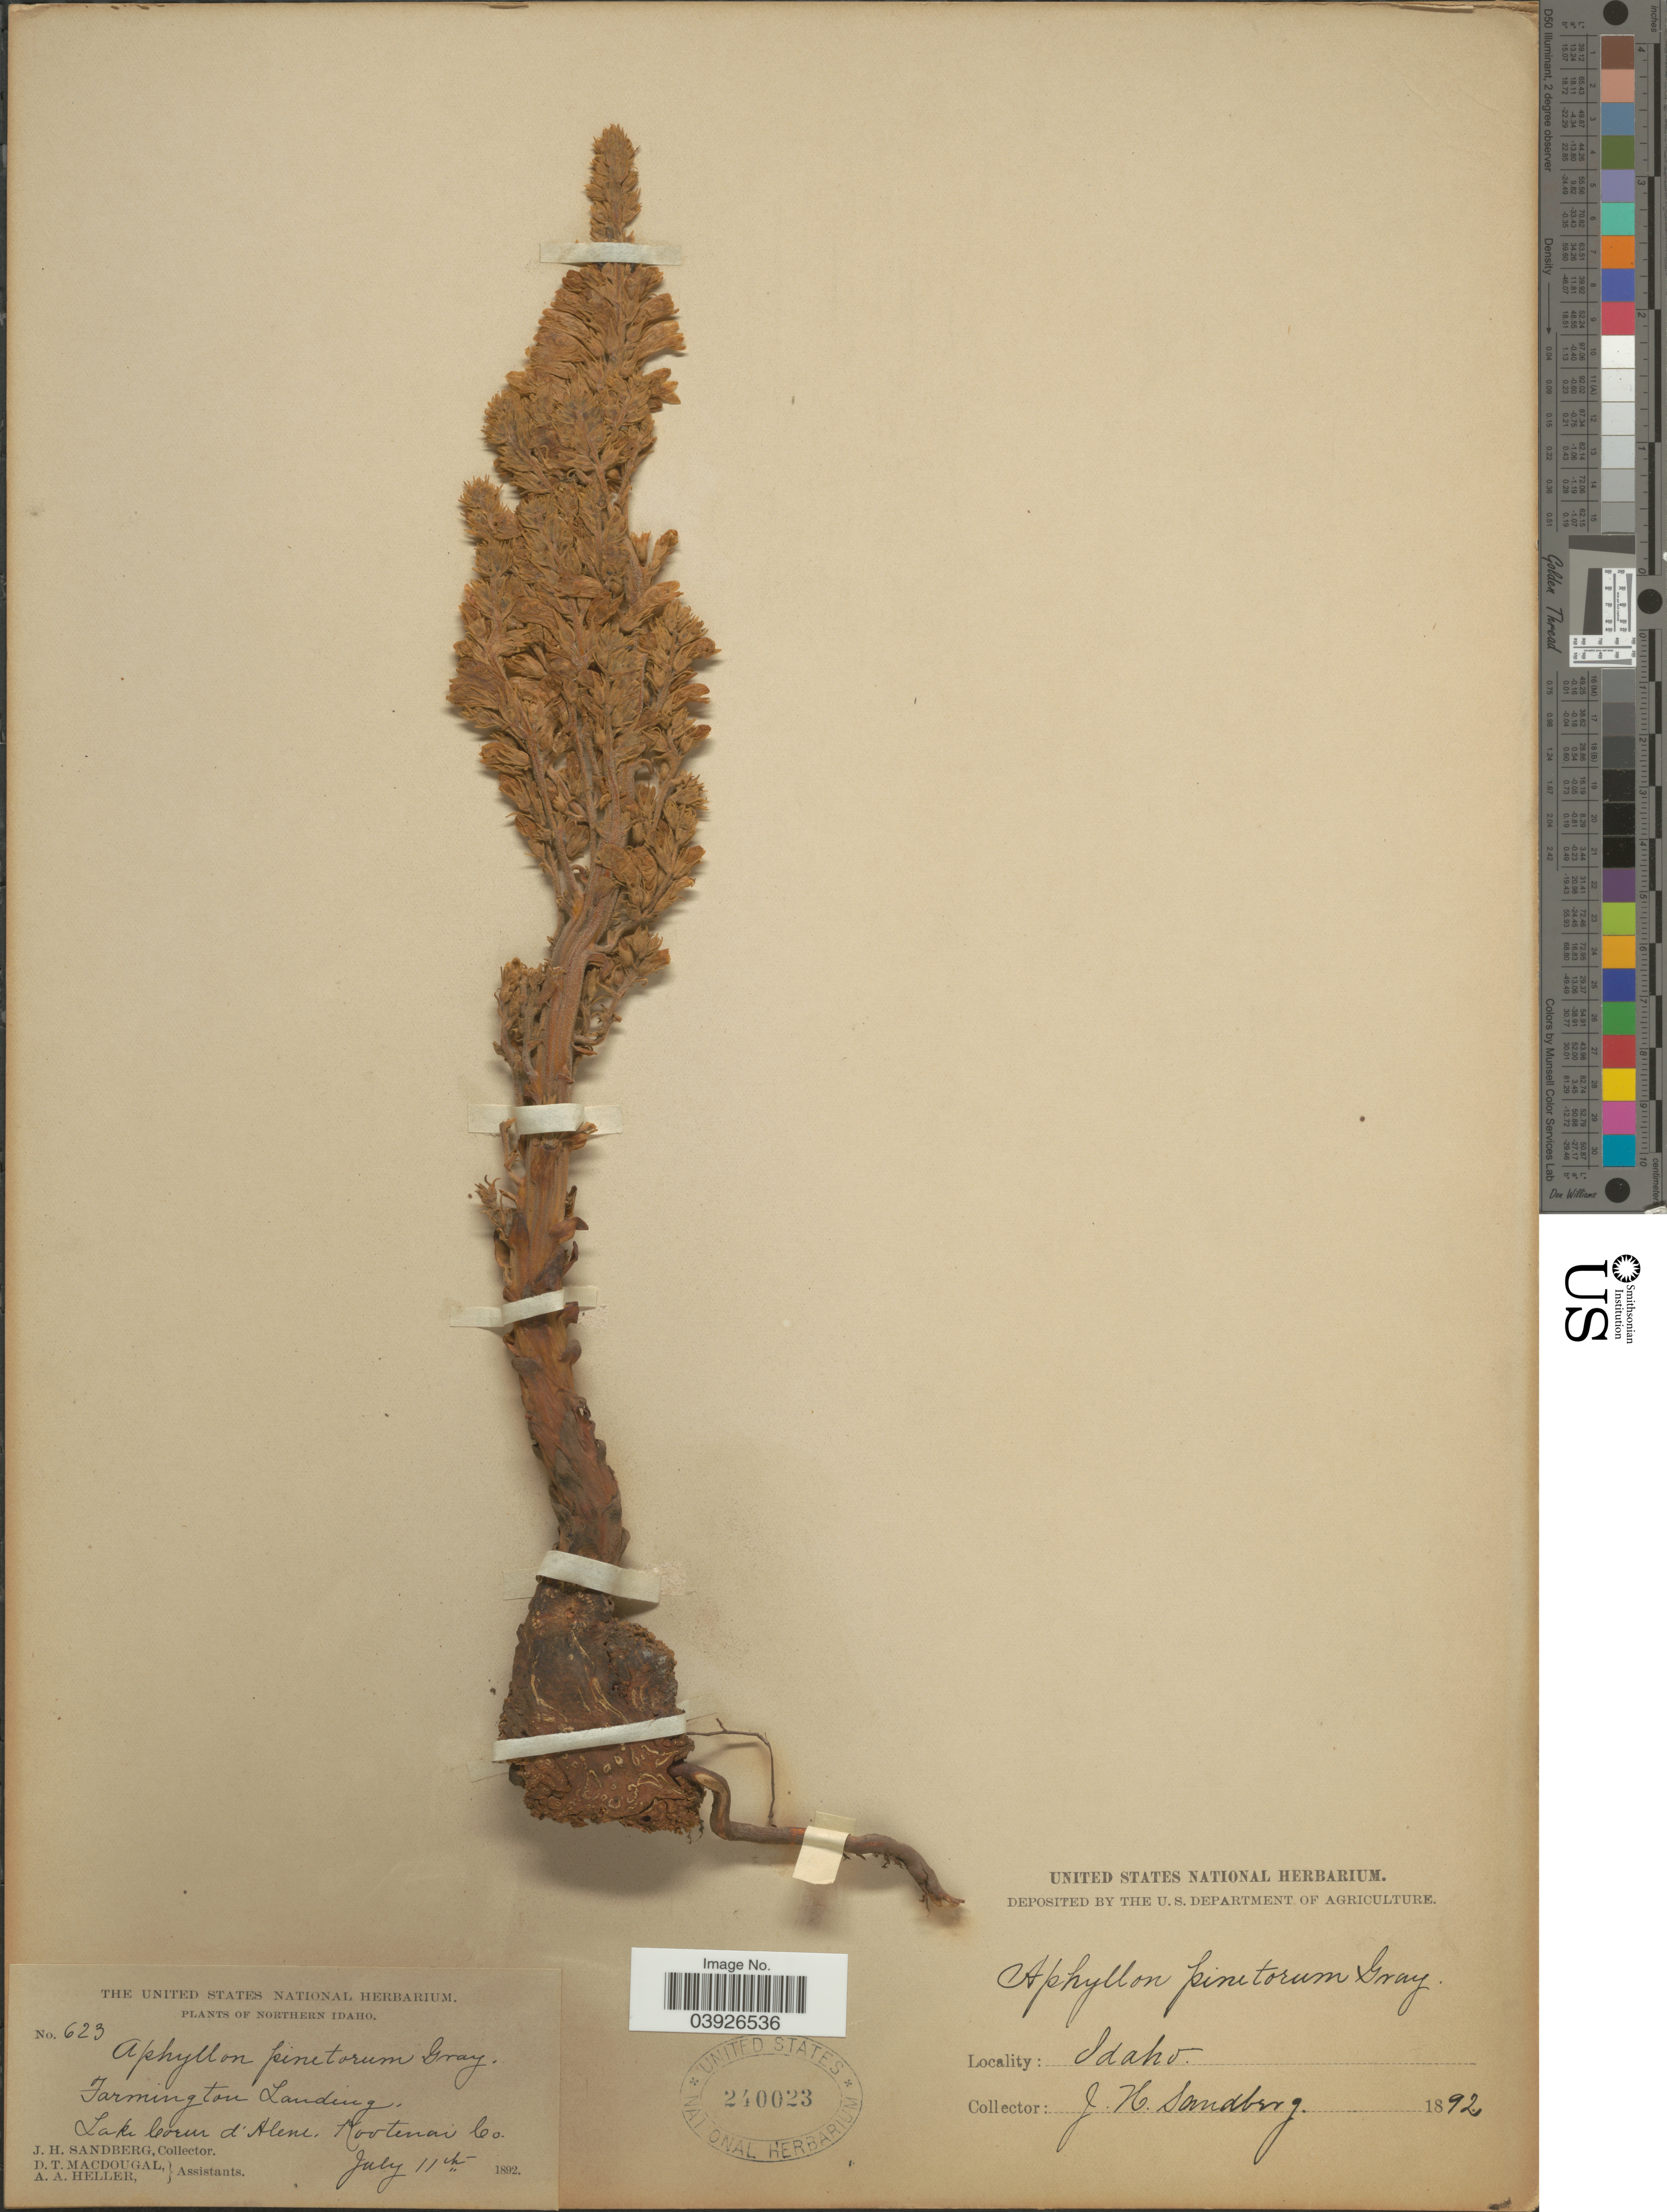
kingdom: Plantae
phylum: Tracheophyta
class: Magnoliopsida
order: Lamiales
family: Orobanchaceae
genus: Orobanche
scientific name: Orobanche pinetorum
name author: S. Watson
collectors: J. H. Sandberg, D. T. MacDougal & A. A. Heller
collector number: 623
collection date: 1892-07-11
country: United States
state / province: Idaho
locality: Northern Idaho. Farmington Landing, Lake Coeur d'Alene, Kootenai Co.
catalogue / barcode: US 240023